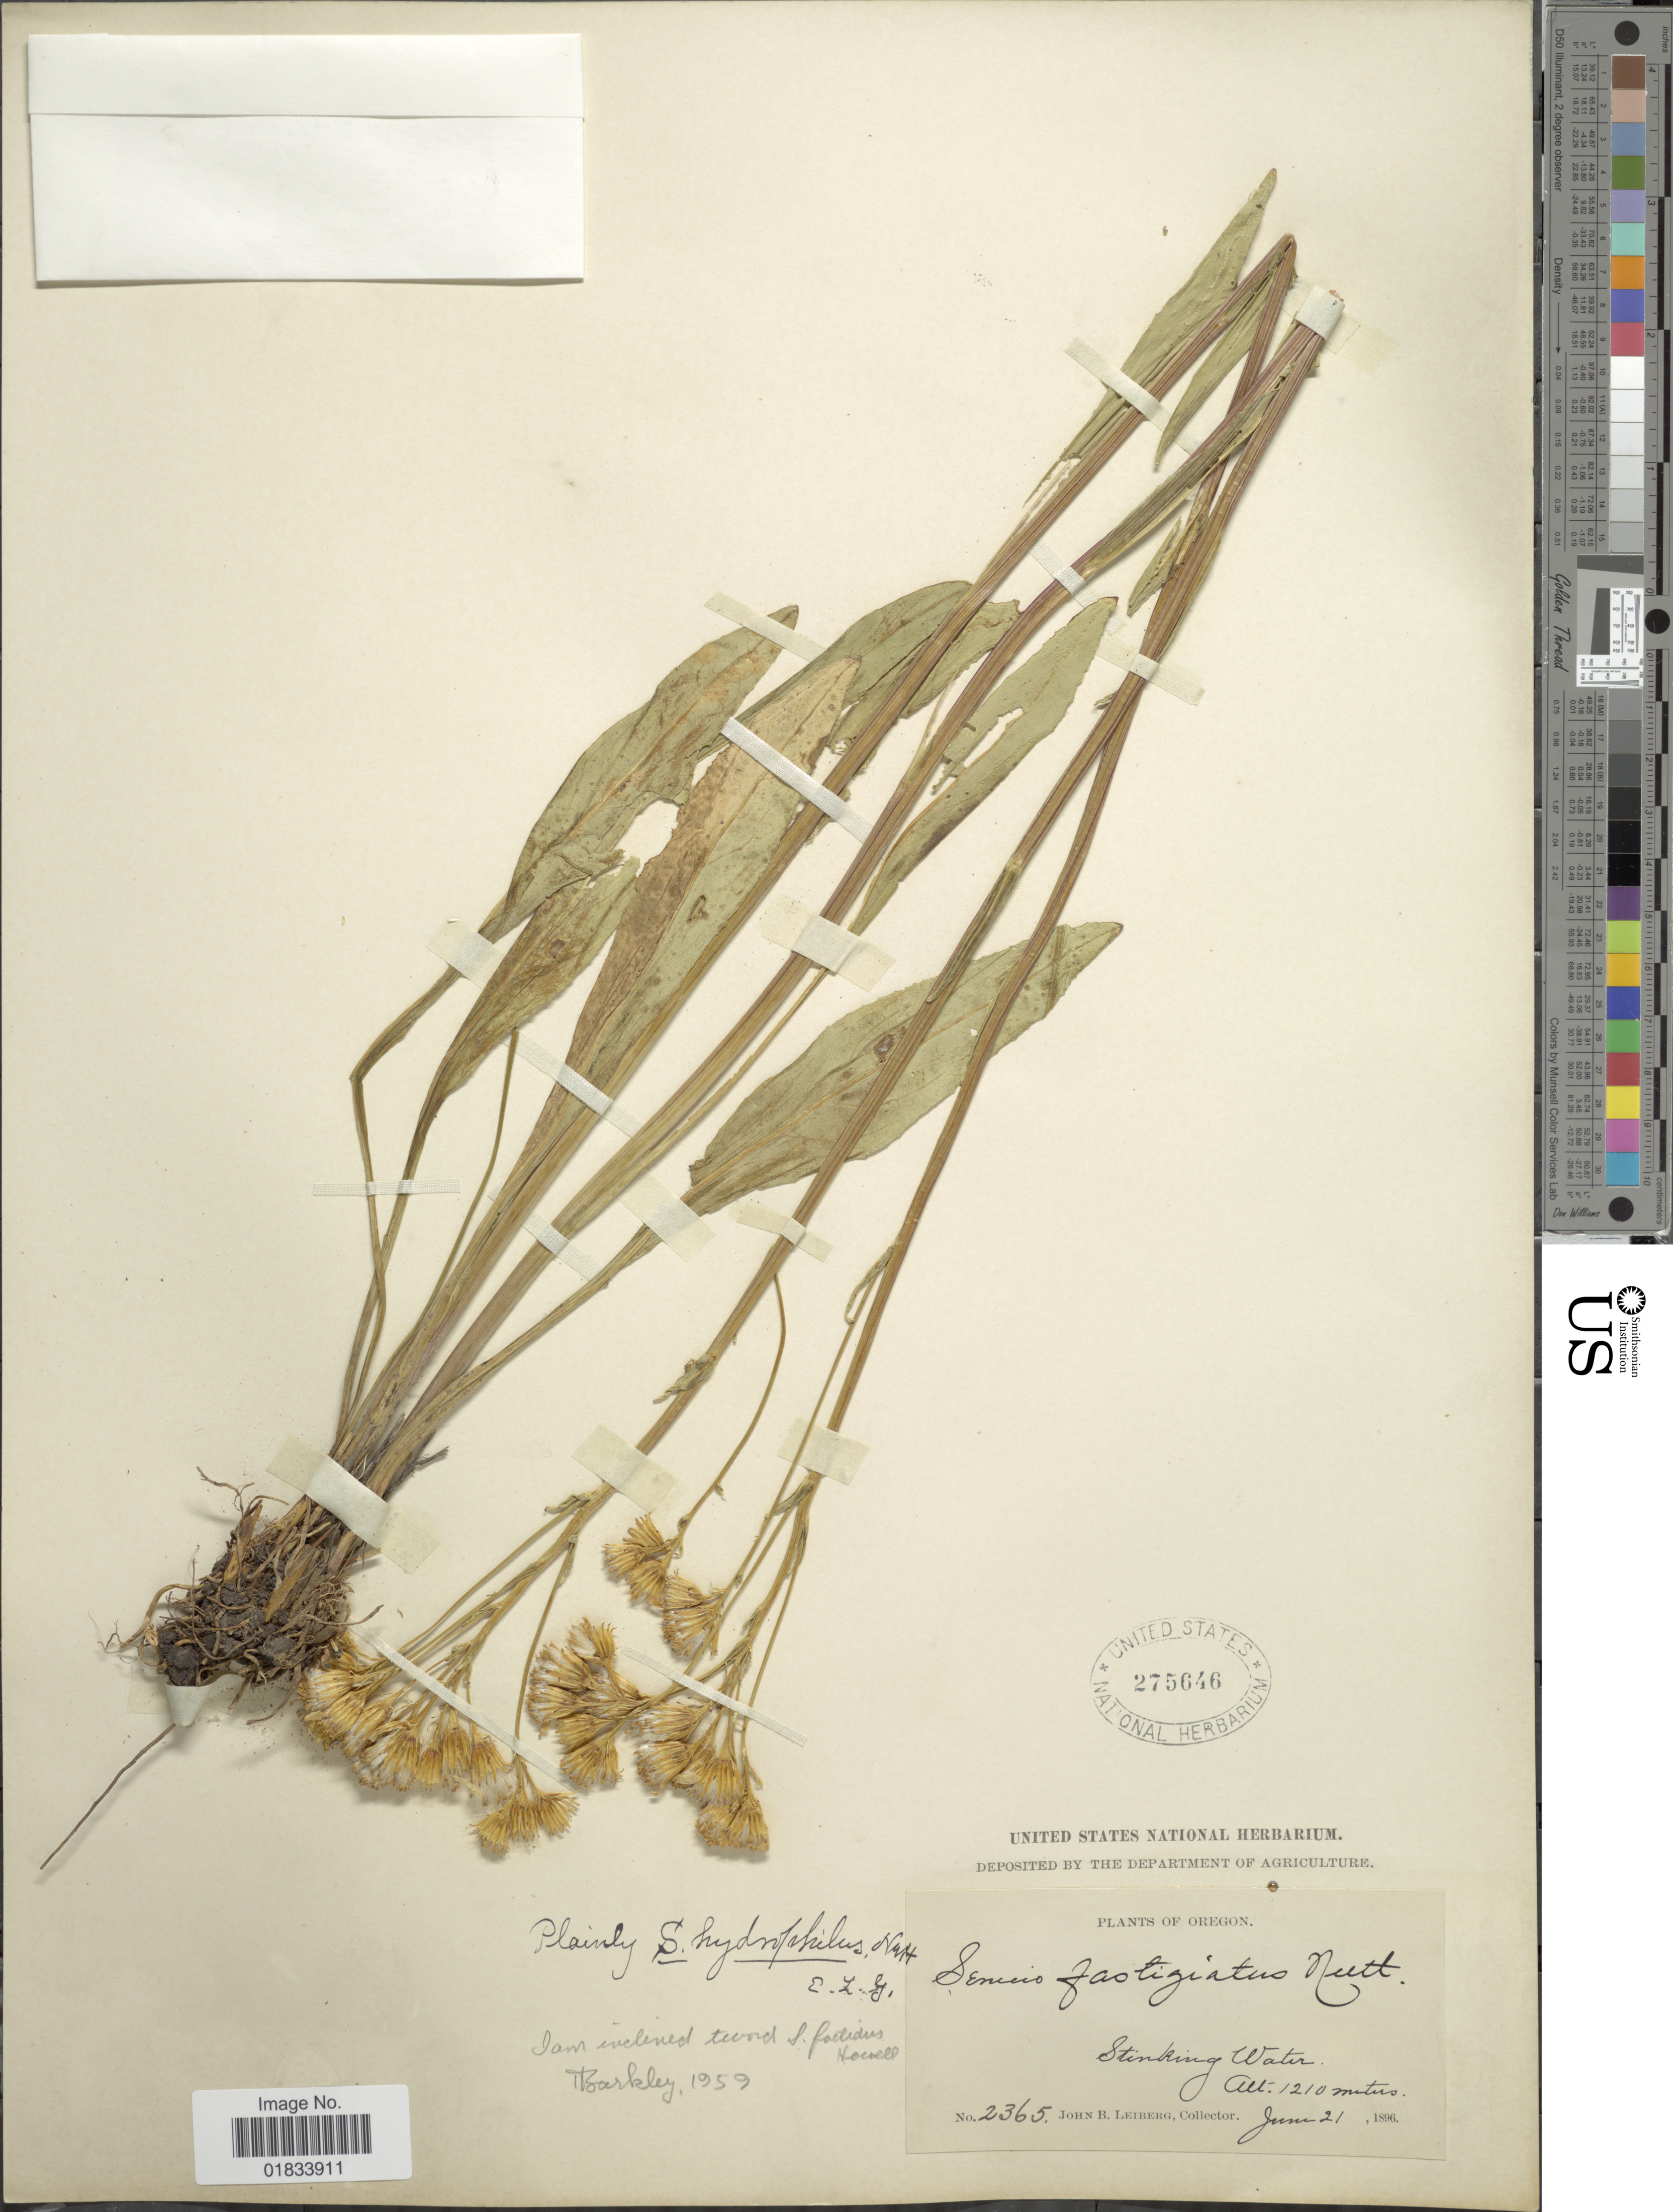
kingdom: Plantae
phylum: Tracheophyta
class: Magnoliopsida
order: Asterales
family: Asteraceae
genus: Senecio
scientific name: Senecio hydrophilus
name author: Nutt.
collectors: J. B. Leiberg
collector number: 2365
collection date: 1896-06-21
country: United States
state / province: Oregon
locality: Stinking Water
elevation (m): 1210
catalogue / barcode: US 275646